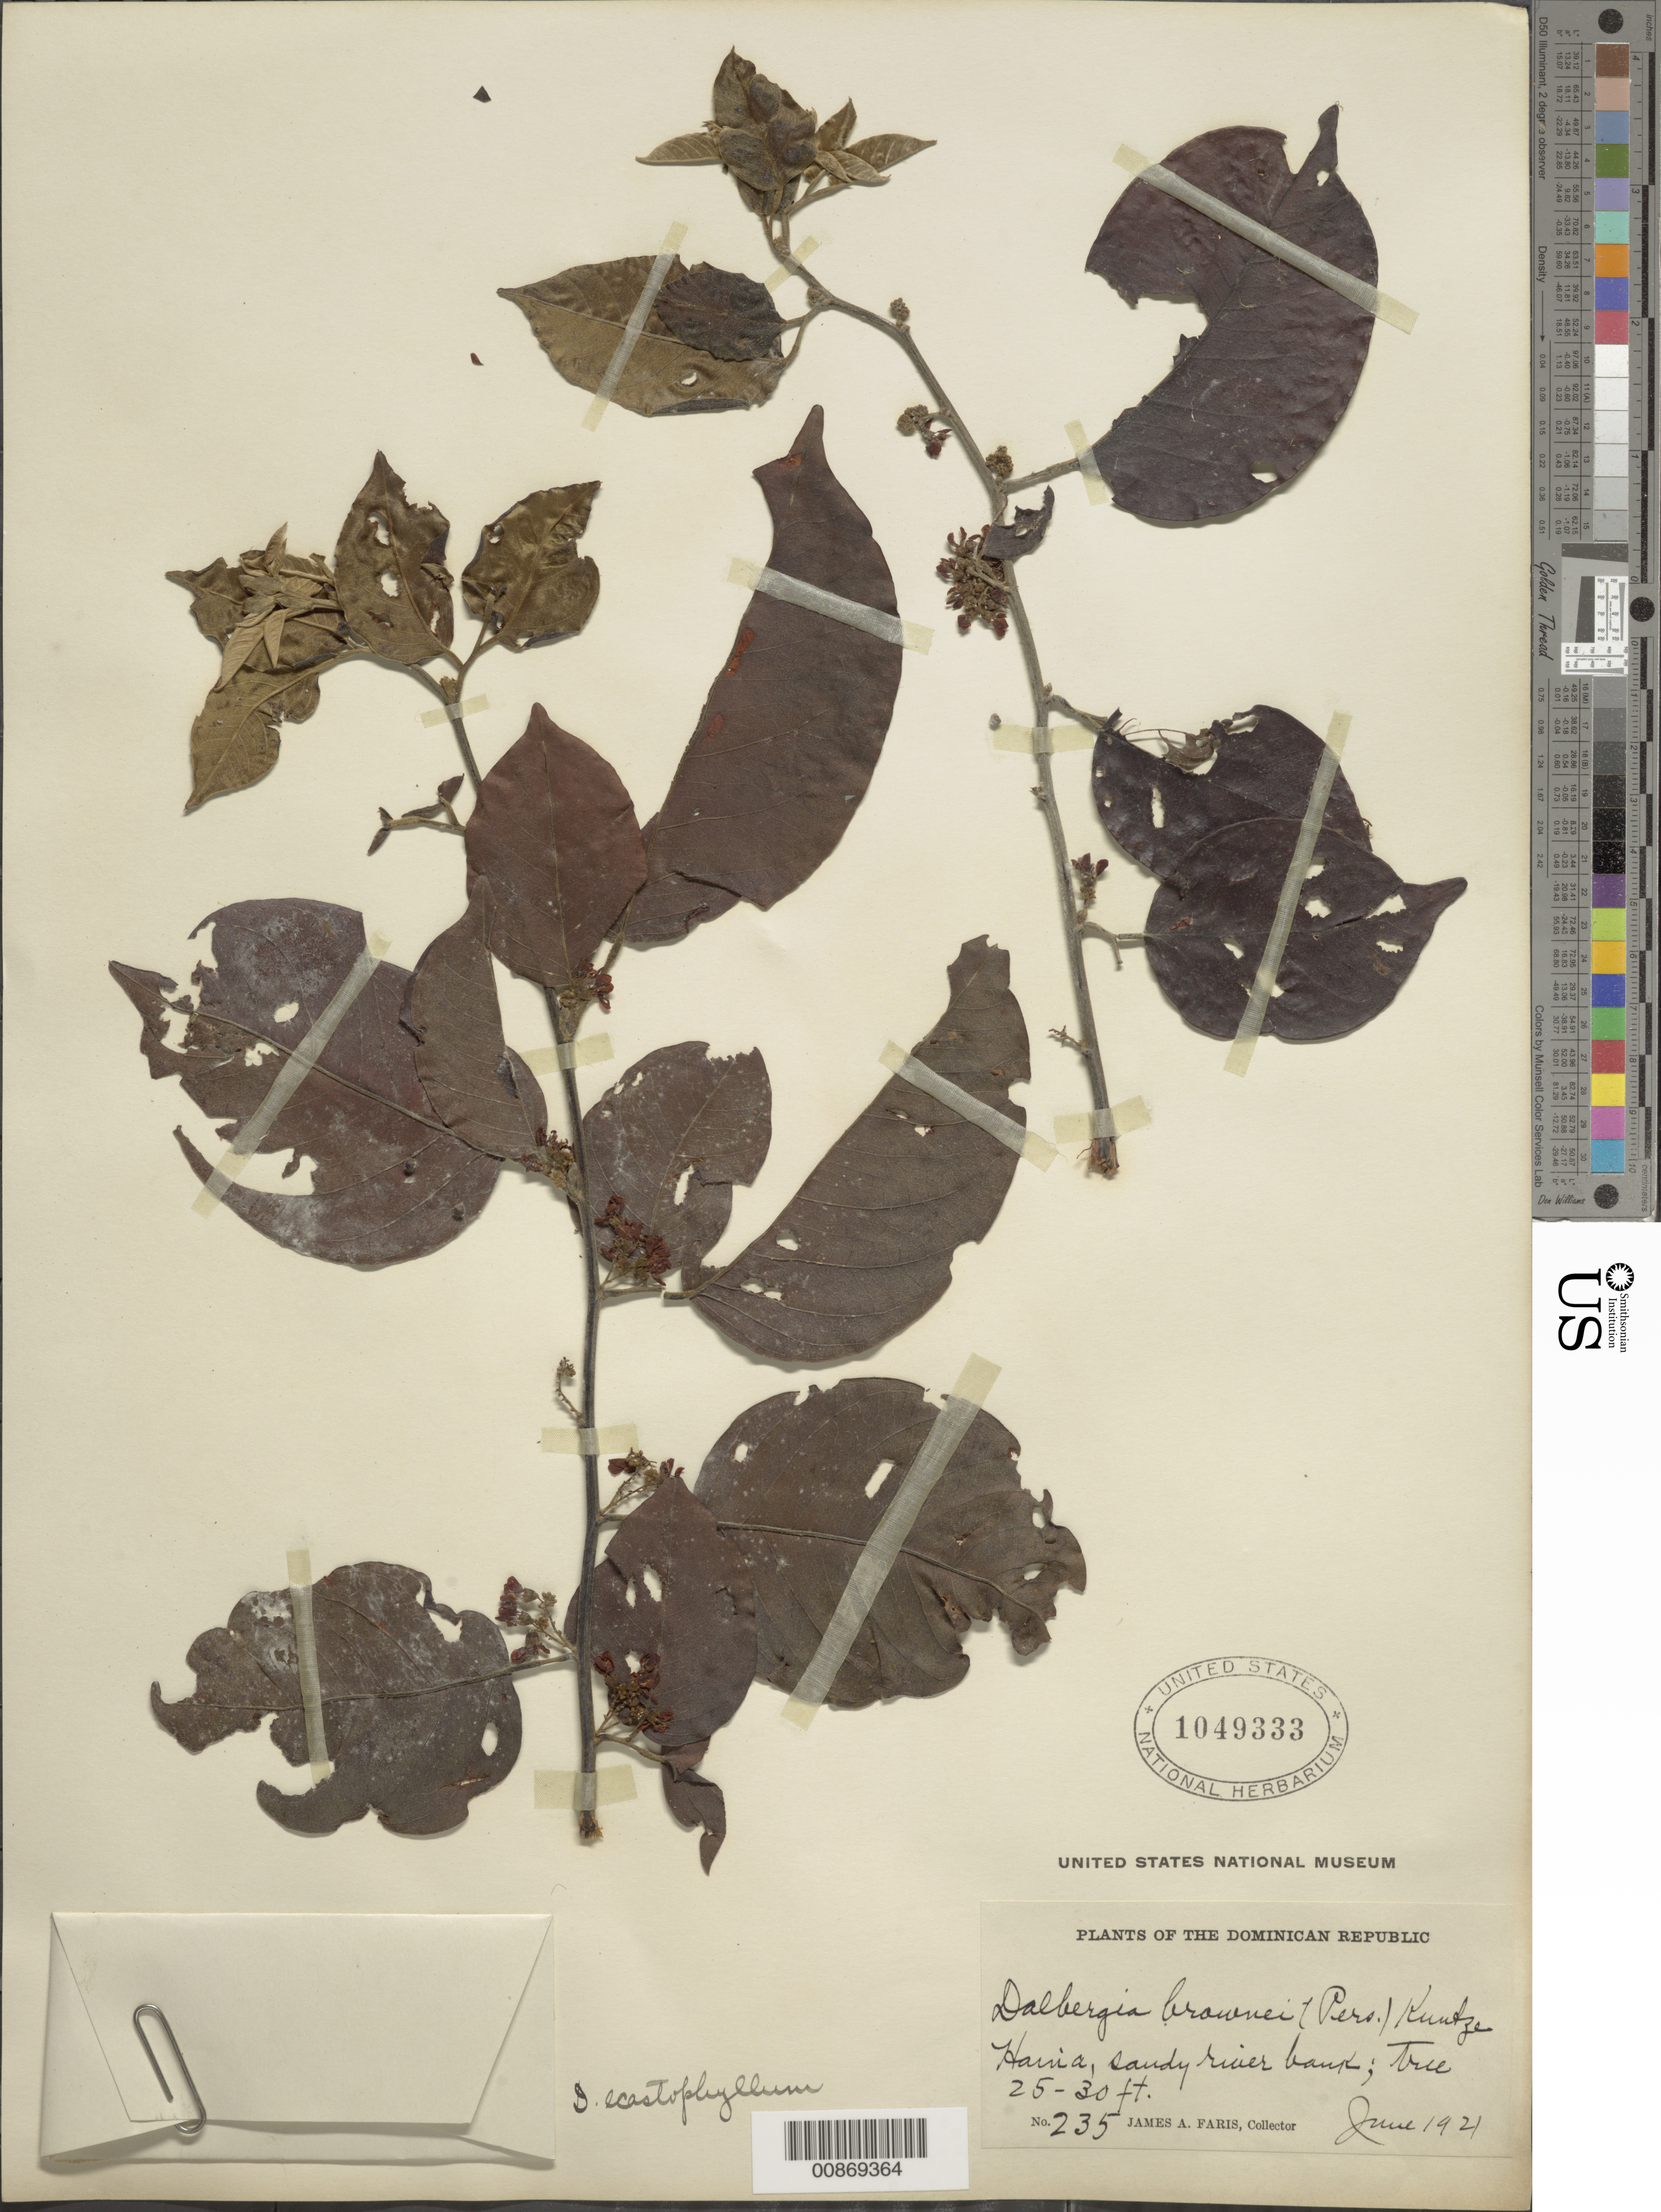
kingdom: Plantae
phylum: Tracheophyta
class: Magnoliopsida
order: Fabales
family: Fabaceae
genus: Dalbergia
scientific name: Dalbergia ecastaphyllum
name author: (L.) Taub.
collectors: J. Faris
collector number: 235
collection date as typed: Jun 1921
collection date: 1921-06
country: Dominican Republic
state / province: San Cristóbal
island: Hispaniola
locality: Haina.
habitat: Sandy river bank.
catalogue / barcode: US 1049333